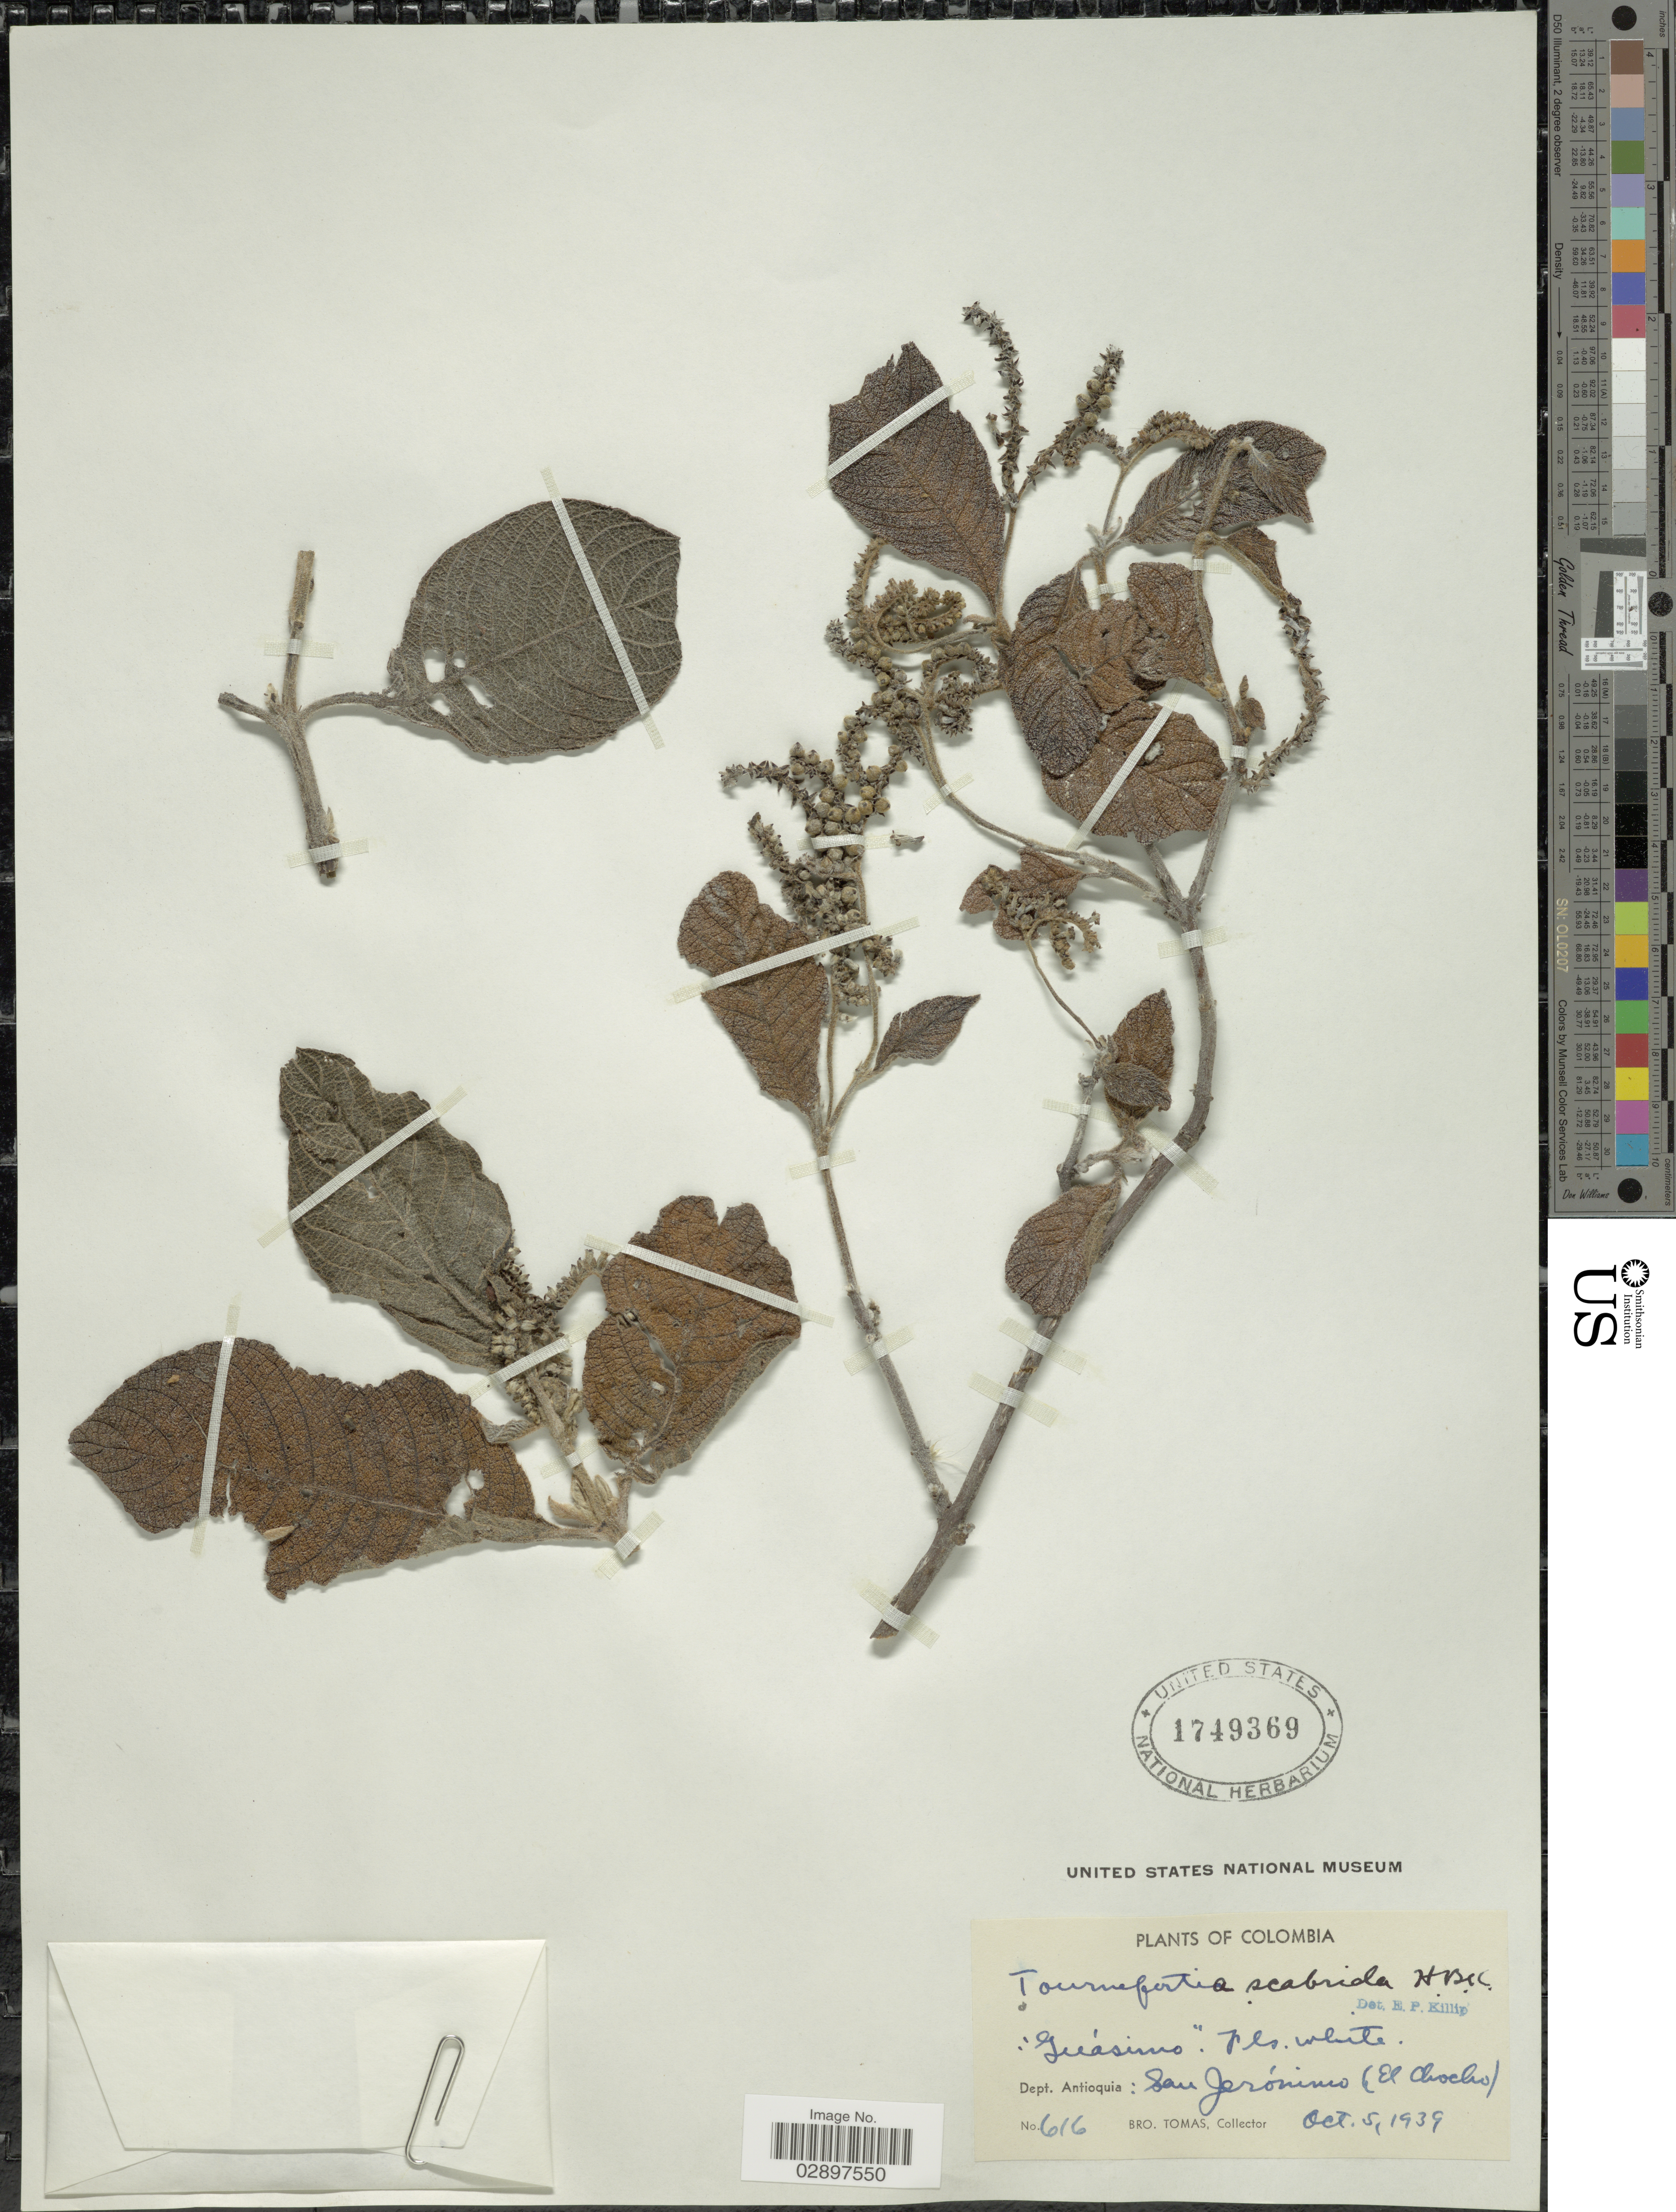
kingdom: Plantae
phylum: Tracheophyta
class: Magnoliopsida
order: Boraginales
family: Heliotropiaceae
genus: Tournefortia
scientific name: Tournefortia scabrida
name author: Kunth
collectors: B. Tomas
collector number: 616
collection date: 1939-10-05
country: Colombia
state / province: Antioquia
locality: Dept. Antioquia: San Jerónimo (El Chocho).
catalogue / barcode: US 1749369